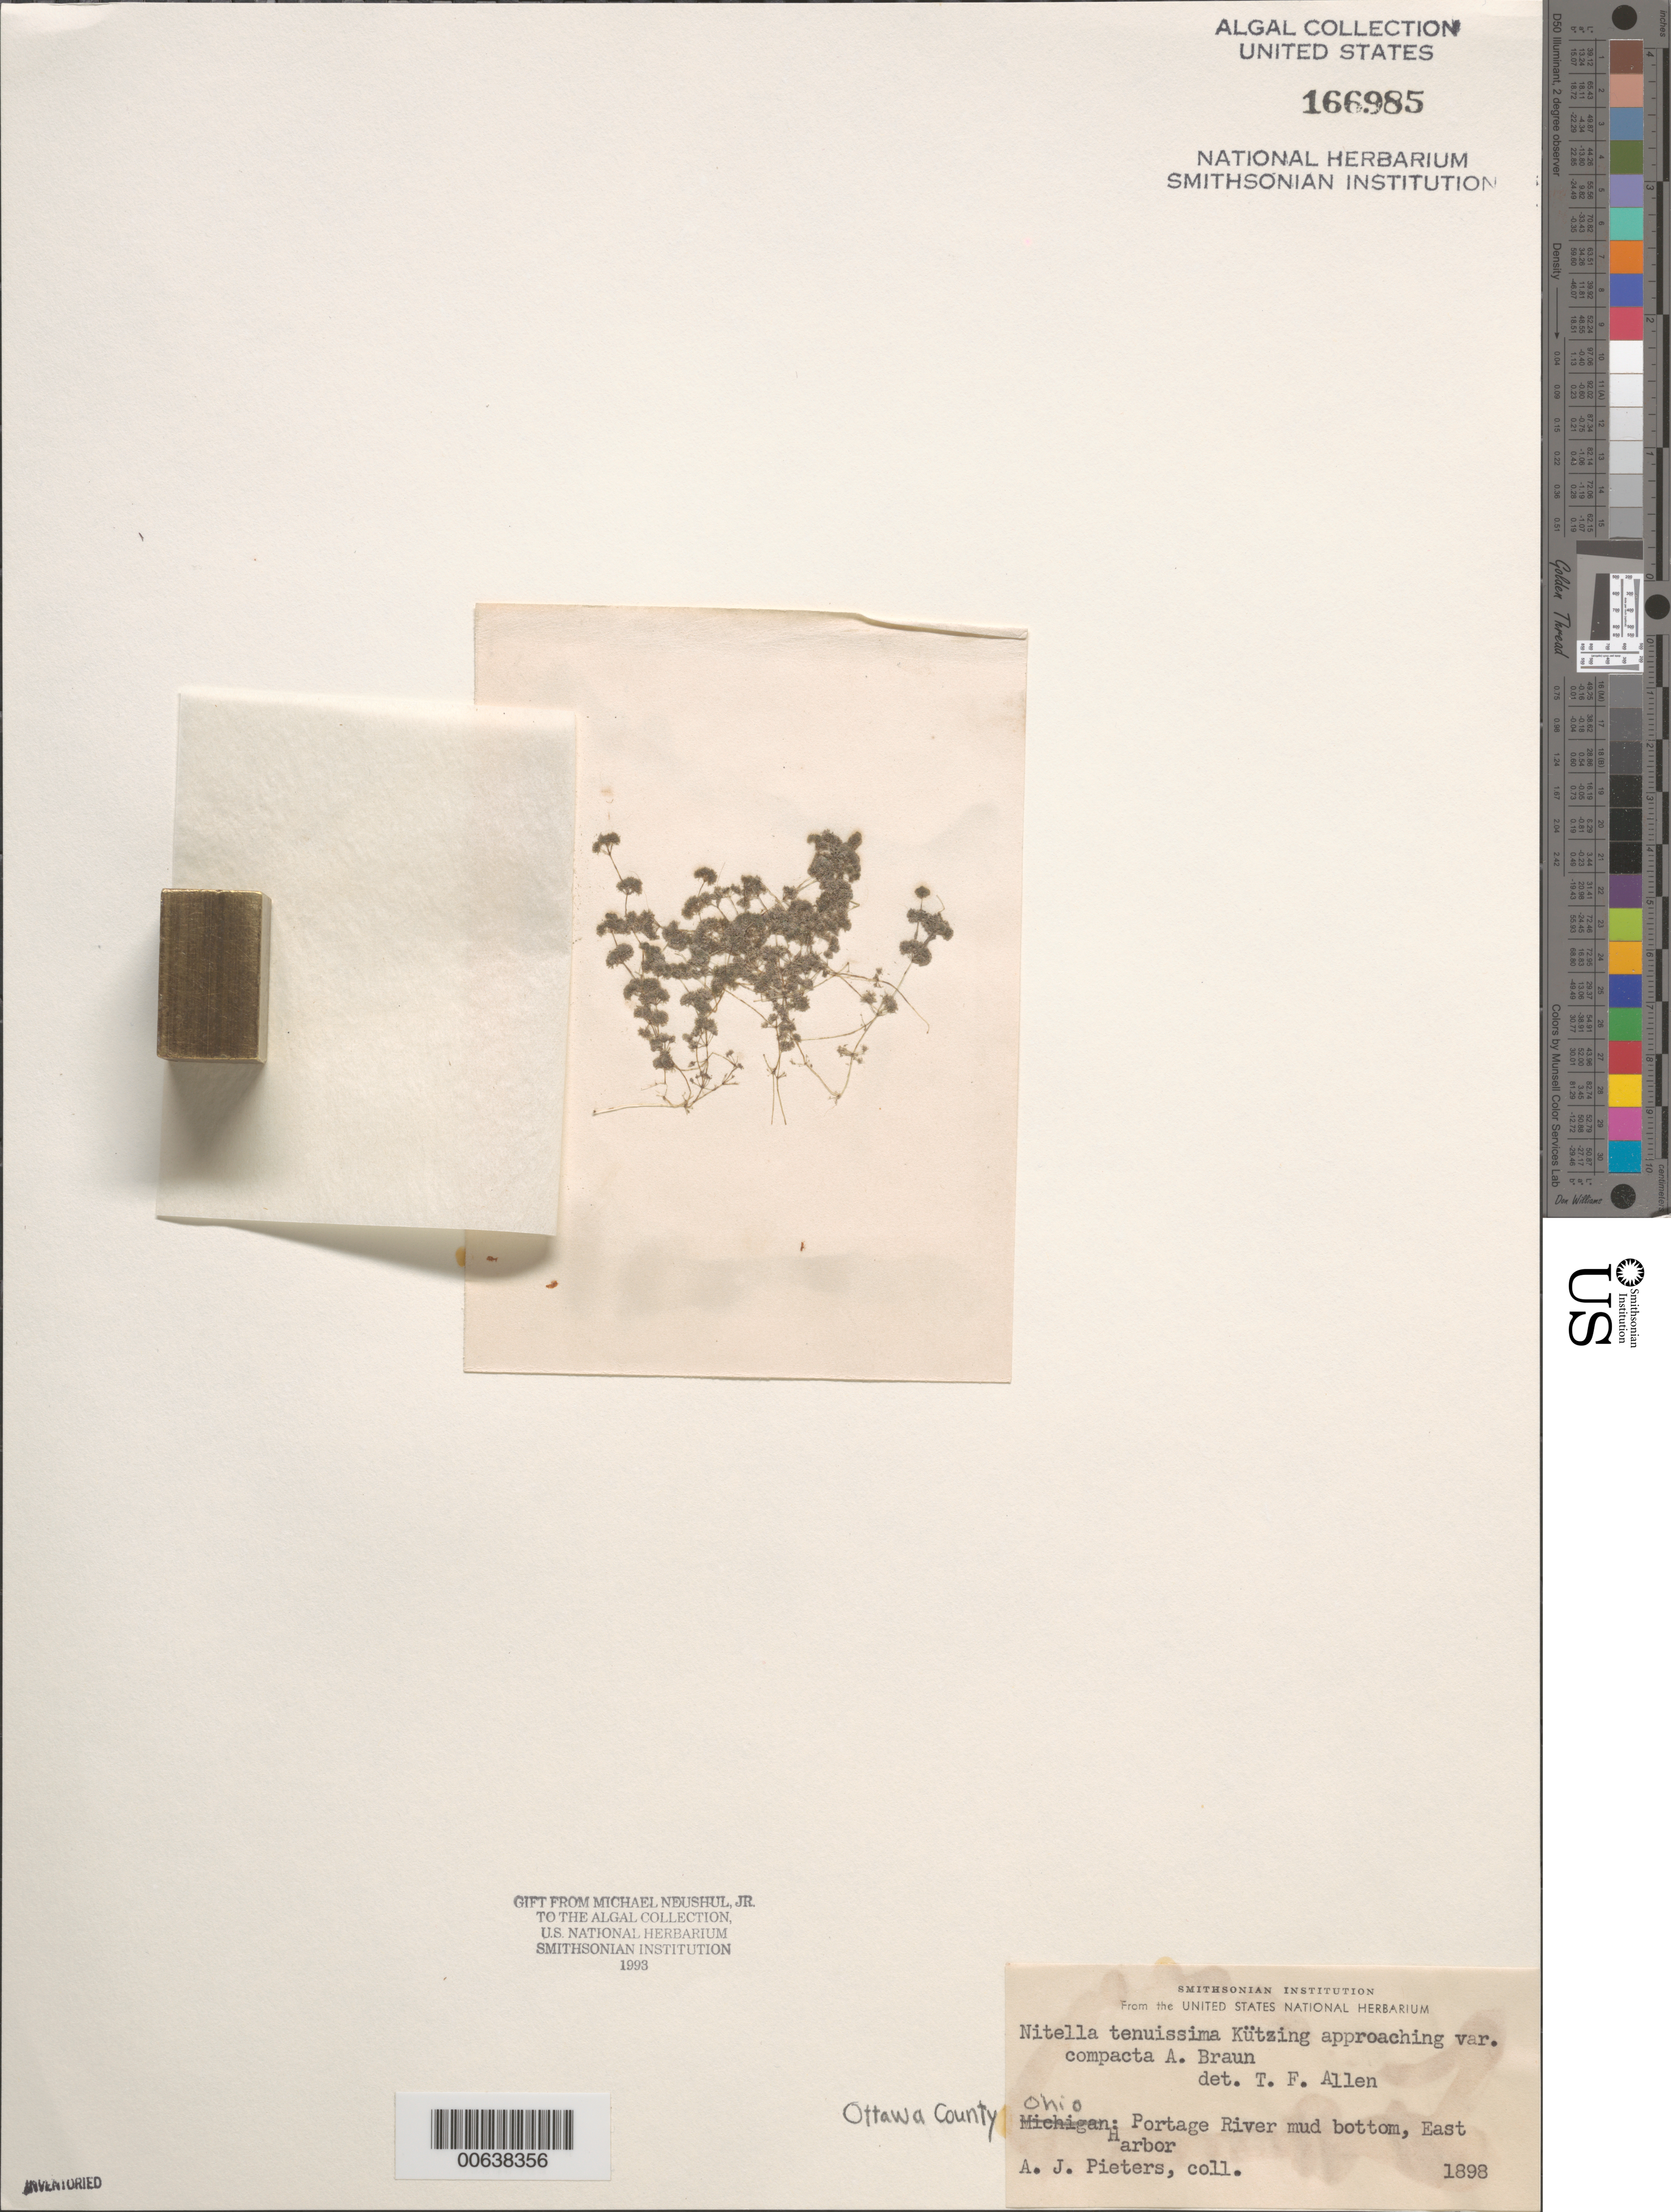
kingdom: Plantae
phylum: Charophyta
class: Charophyceae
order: Charales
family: Characeae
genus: Nitella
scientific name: Nitella tenuissima var. compacta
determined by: Allen, Timothy F.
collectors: A. Pieters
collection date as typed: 1898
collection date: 1898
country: United States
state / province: Ohio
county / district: Ottawa County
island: South Bass Island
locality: Portage River and East Harbor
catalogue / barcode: US 166985